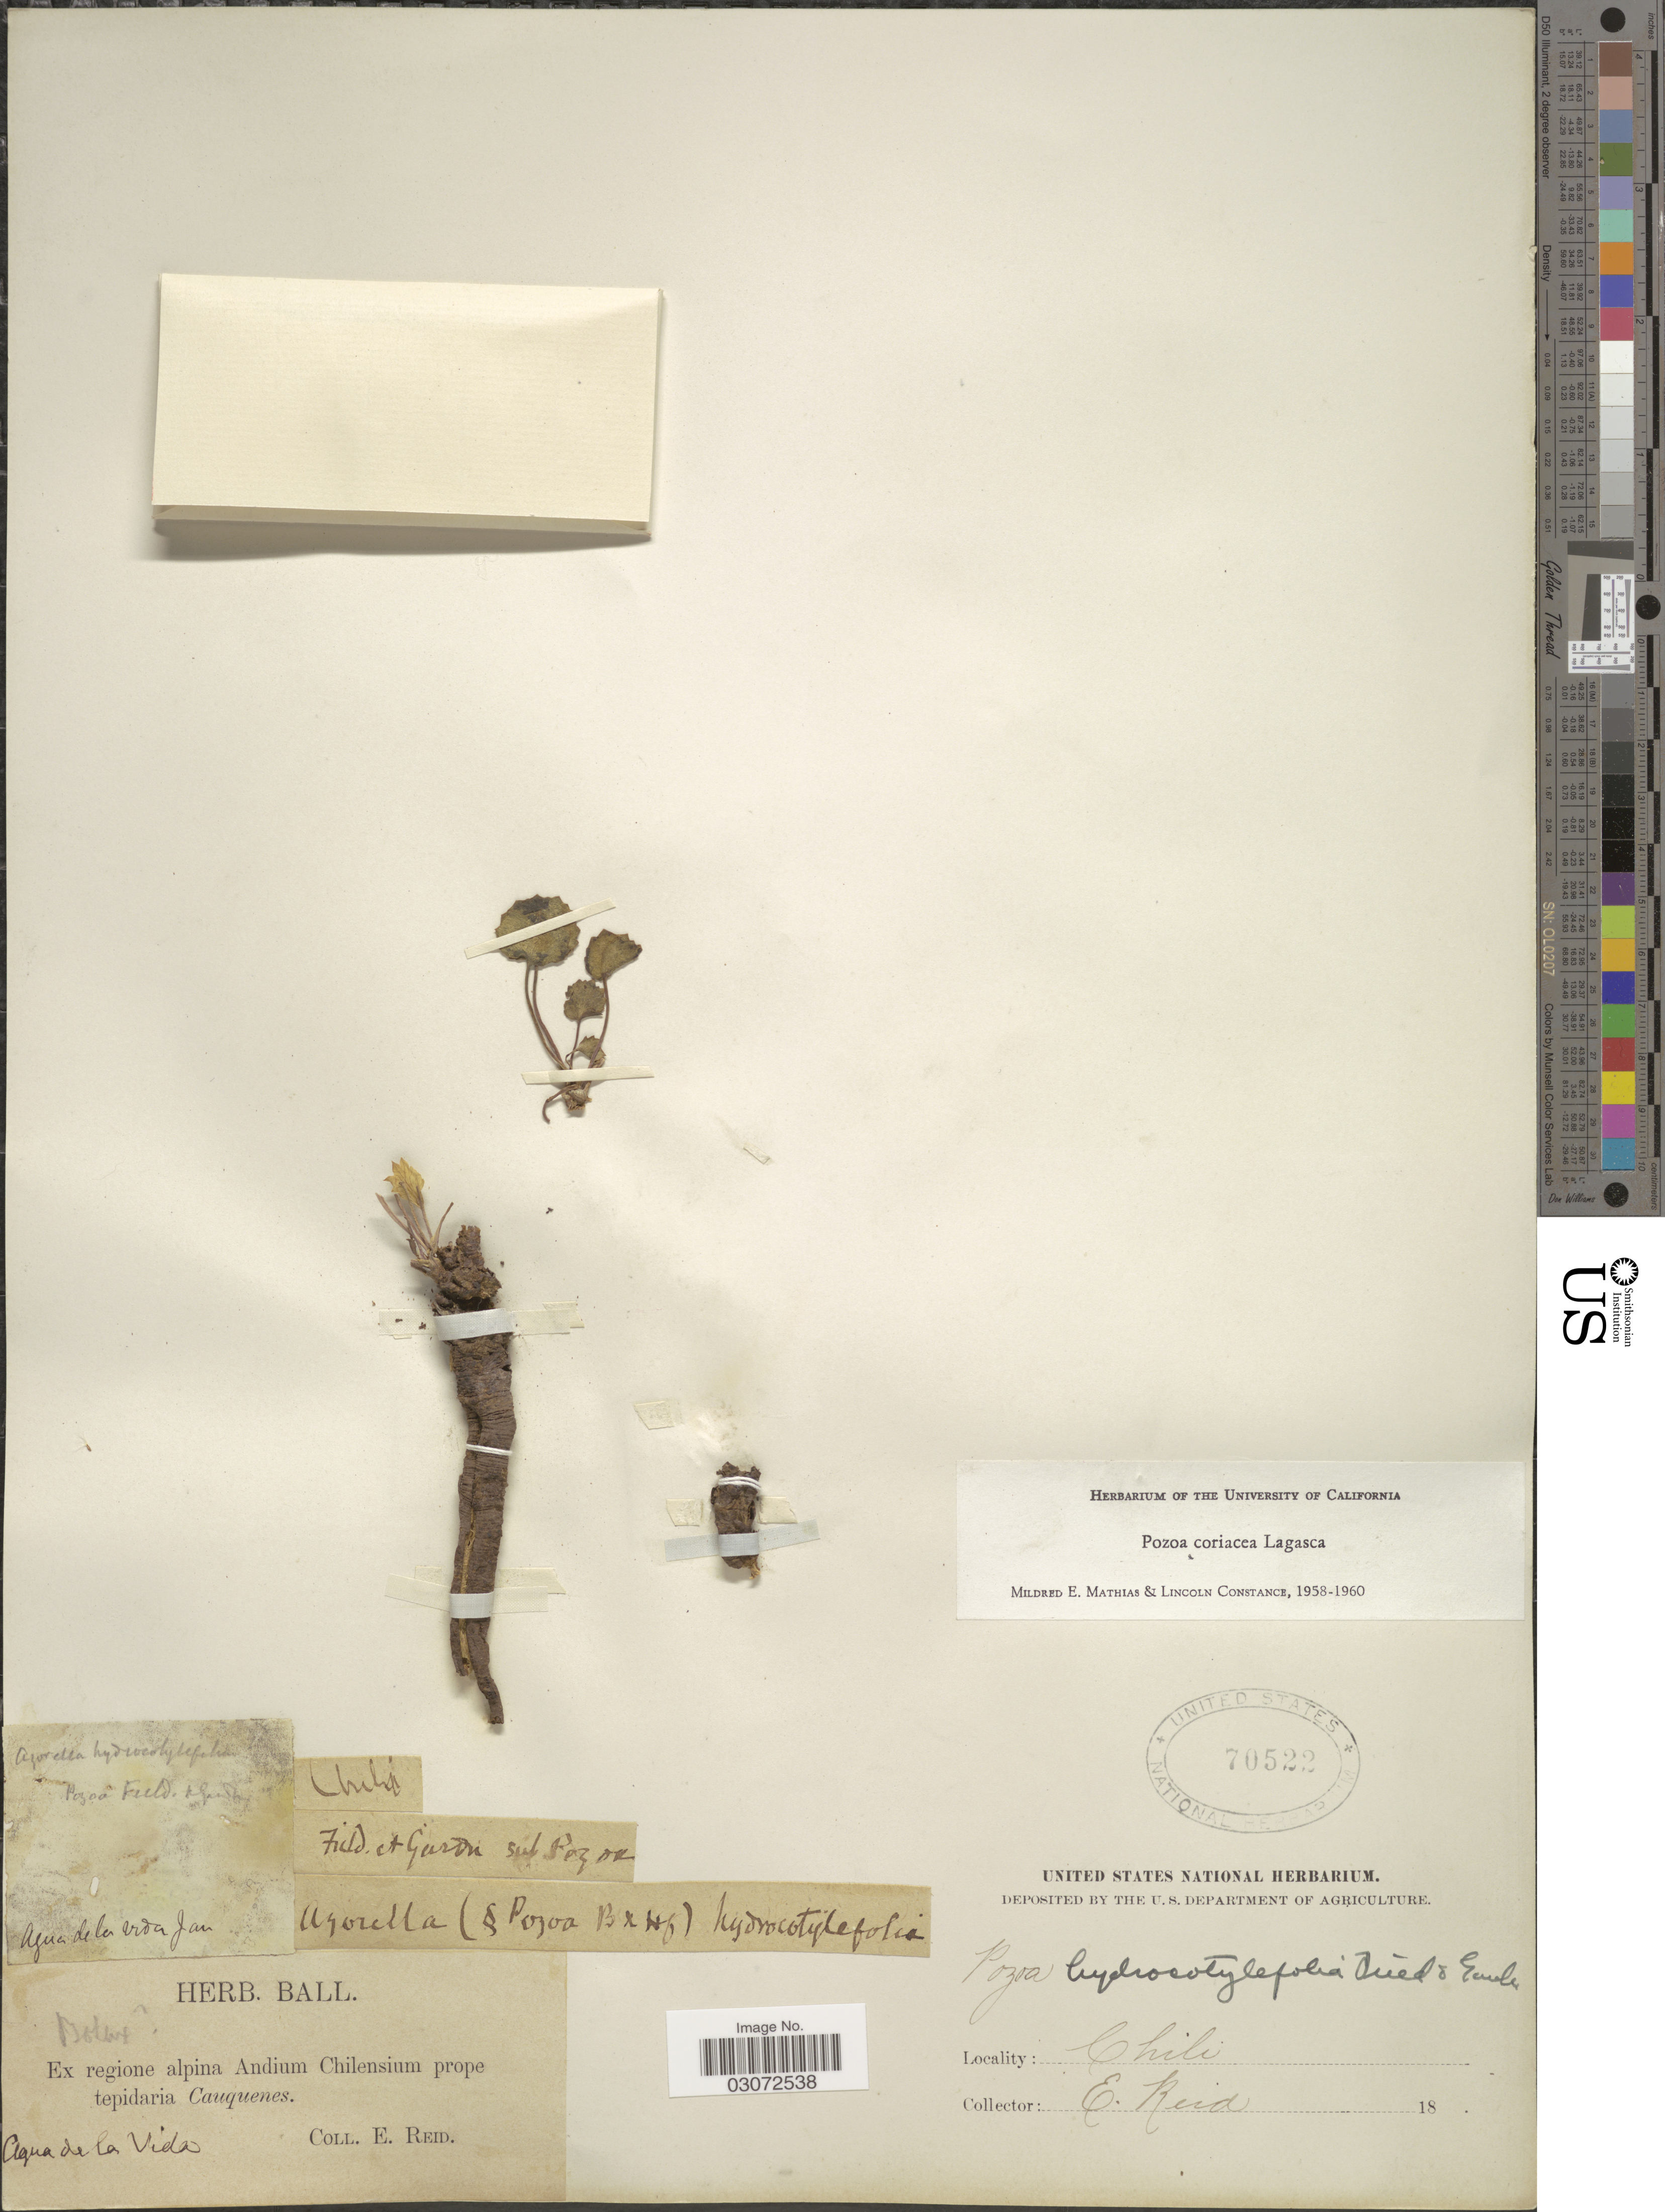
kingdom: Plantae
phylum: Tracheophyta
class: Magnoliopsida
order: Apiales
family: Apiaceae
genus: Pozoa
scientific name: Pozoa coriacea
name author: Lag.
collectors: E. Reid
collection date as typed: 18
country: Chile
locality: Ex regione alpina Andium Chilensium prope tepidaria Cauquenes. Agua de la Vida.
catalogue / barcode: US 70522